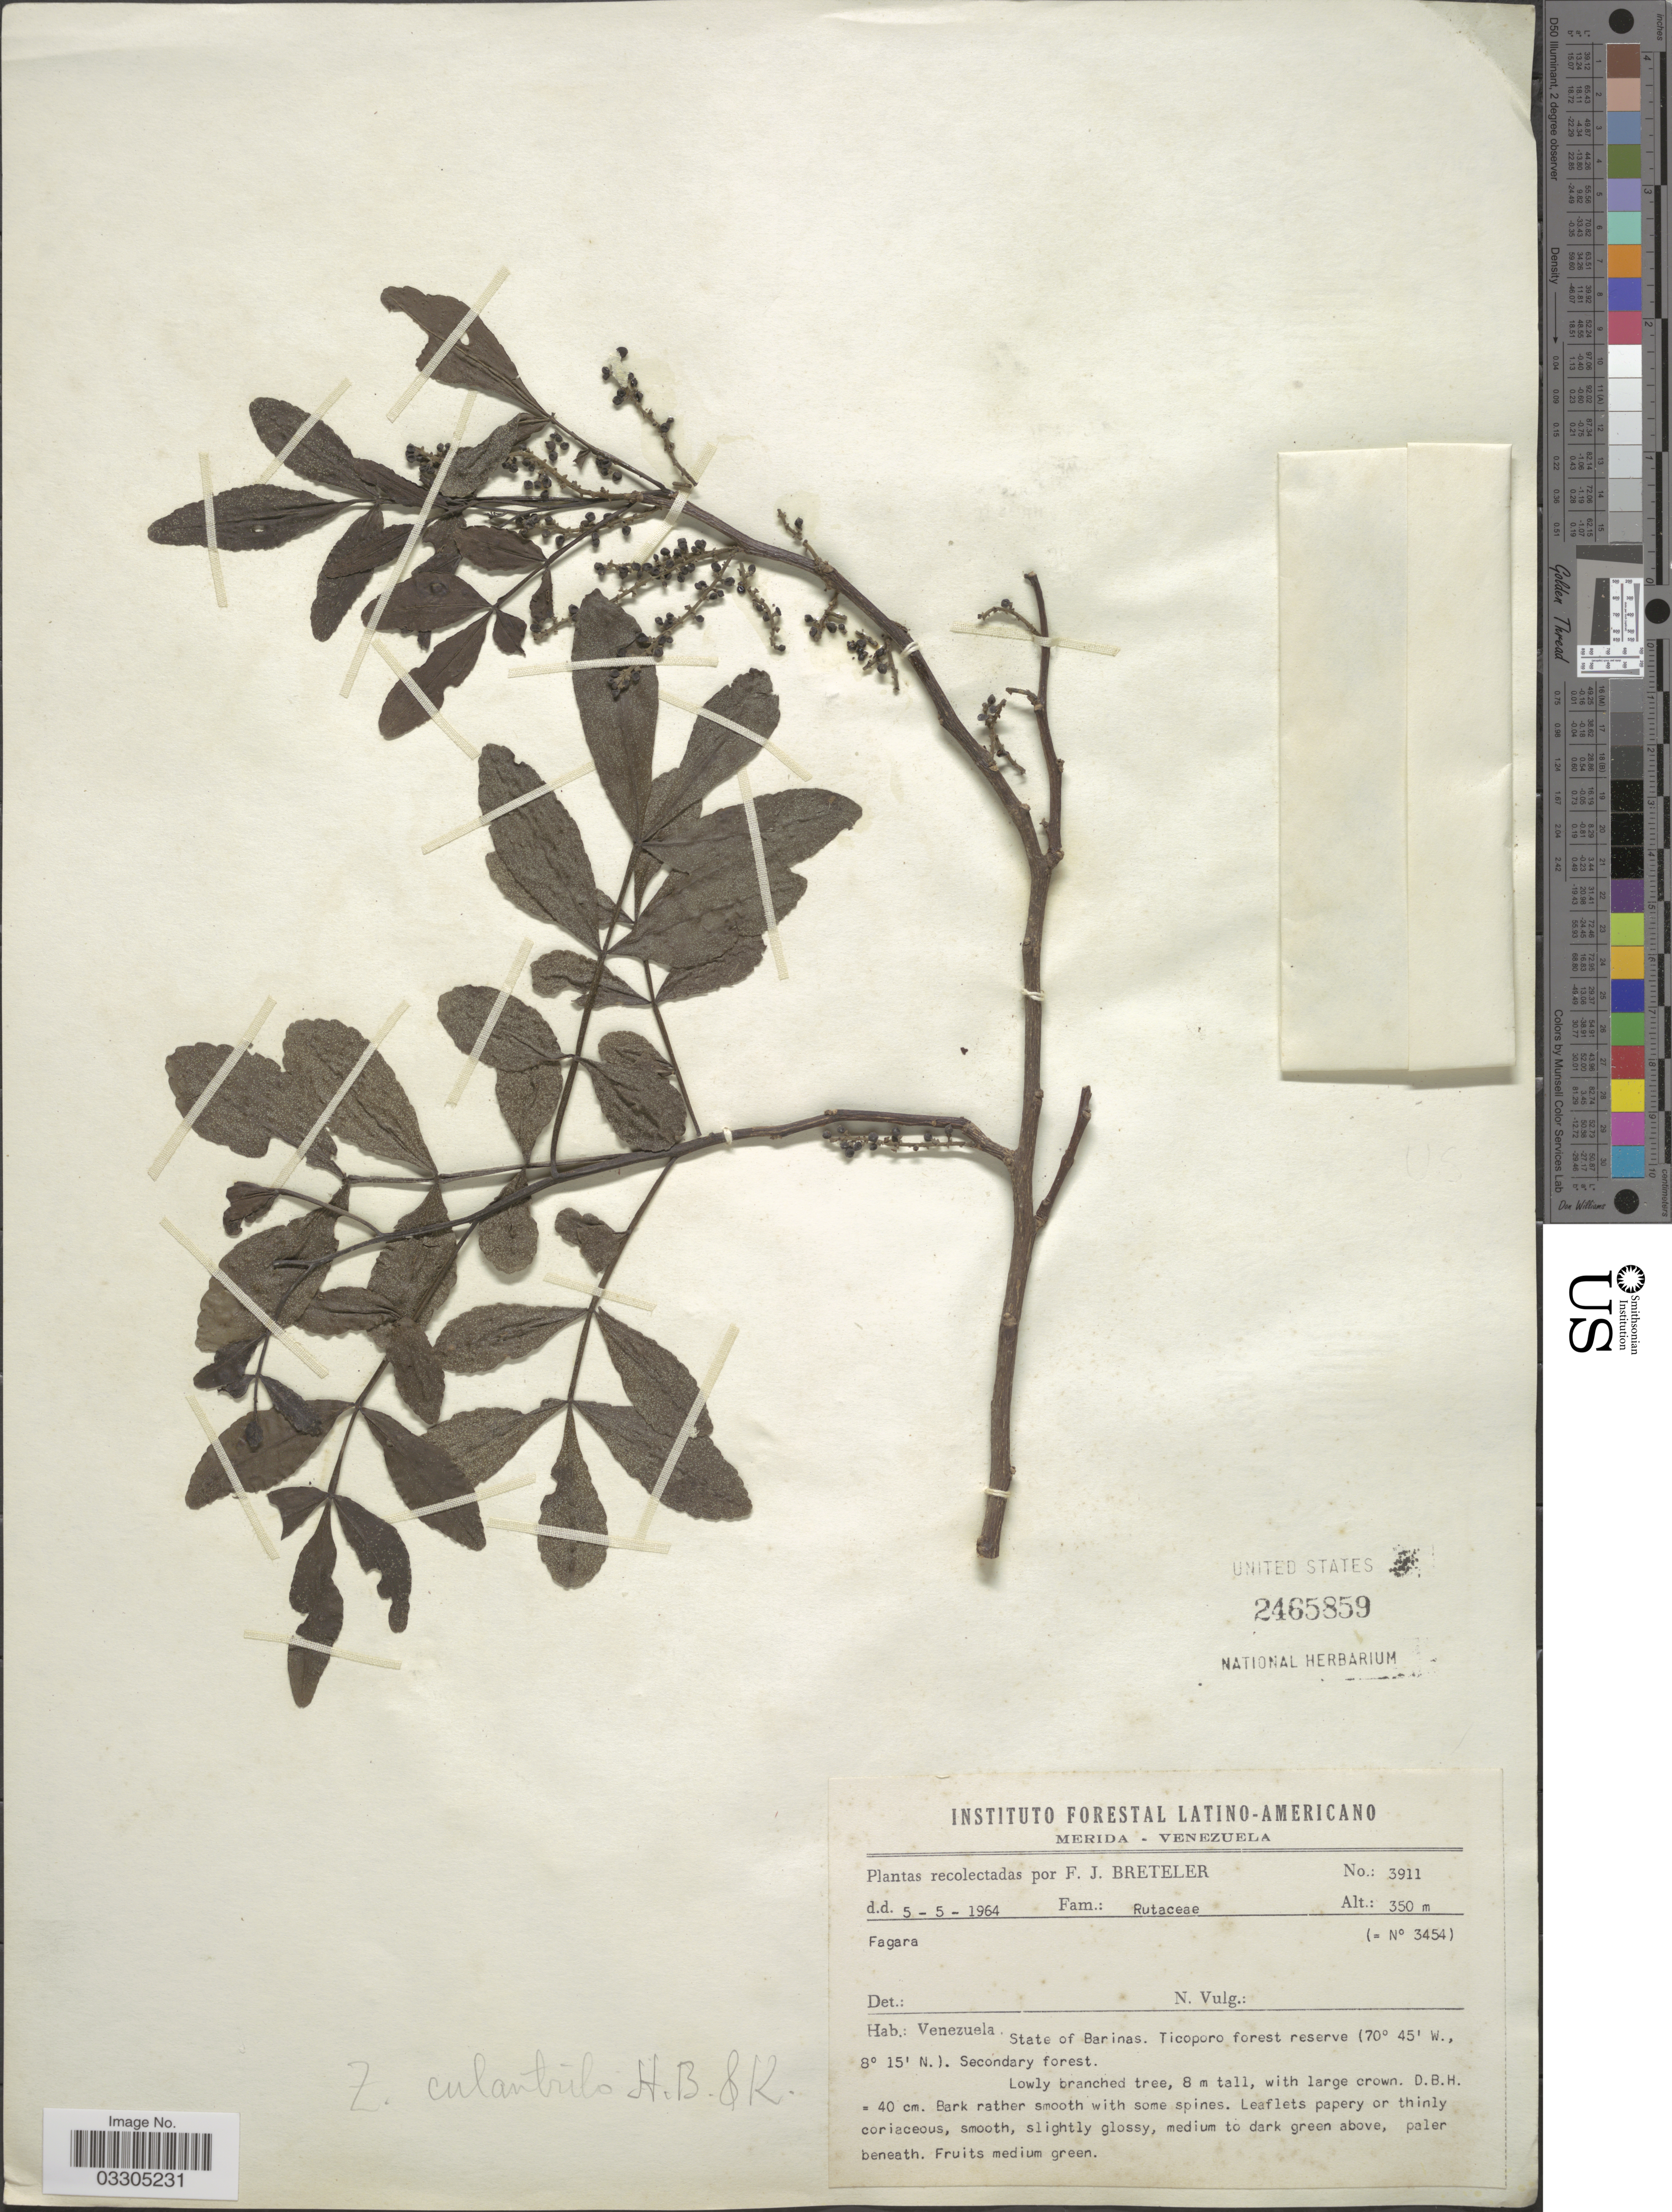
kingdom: Plantae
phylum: Tracheophyta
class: Magnoliopsida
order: Sapindales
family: Rutaceae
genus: Zanthoxylum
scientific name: Zanthoxylum culantrillo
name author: Kunth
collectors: F. J. Breteler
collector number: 3911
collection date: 1964-05-05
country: Venezuela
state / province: Barinas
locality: Ticoporo forest reserve.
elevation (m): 350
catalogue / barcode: US 2465859